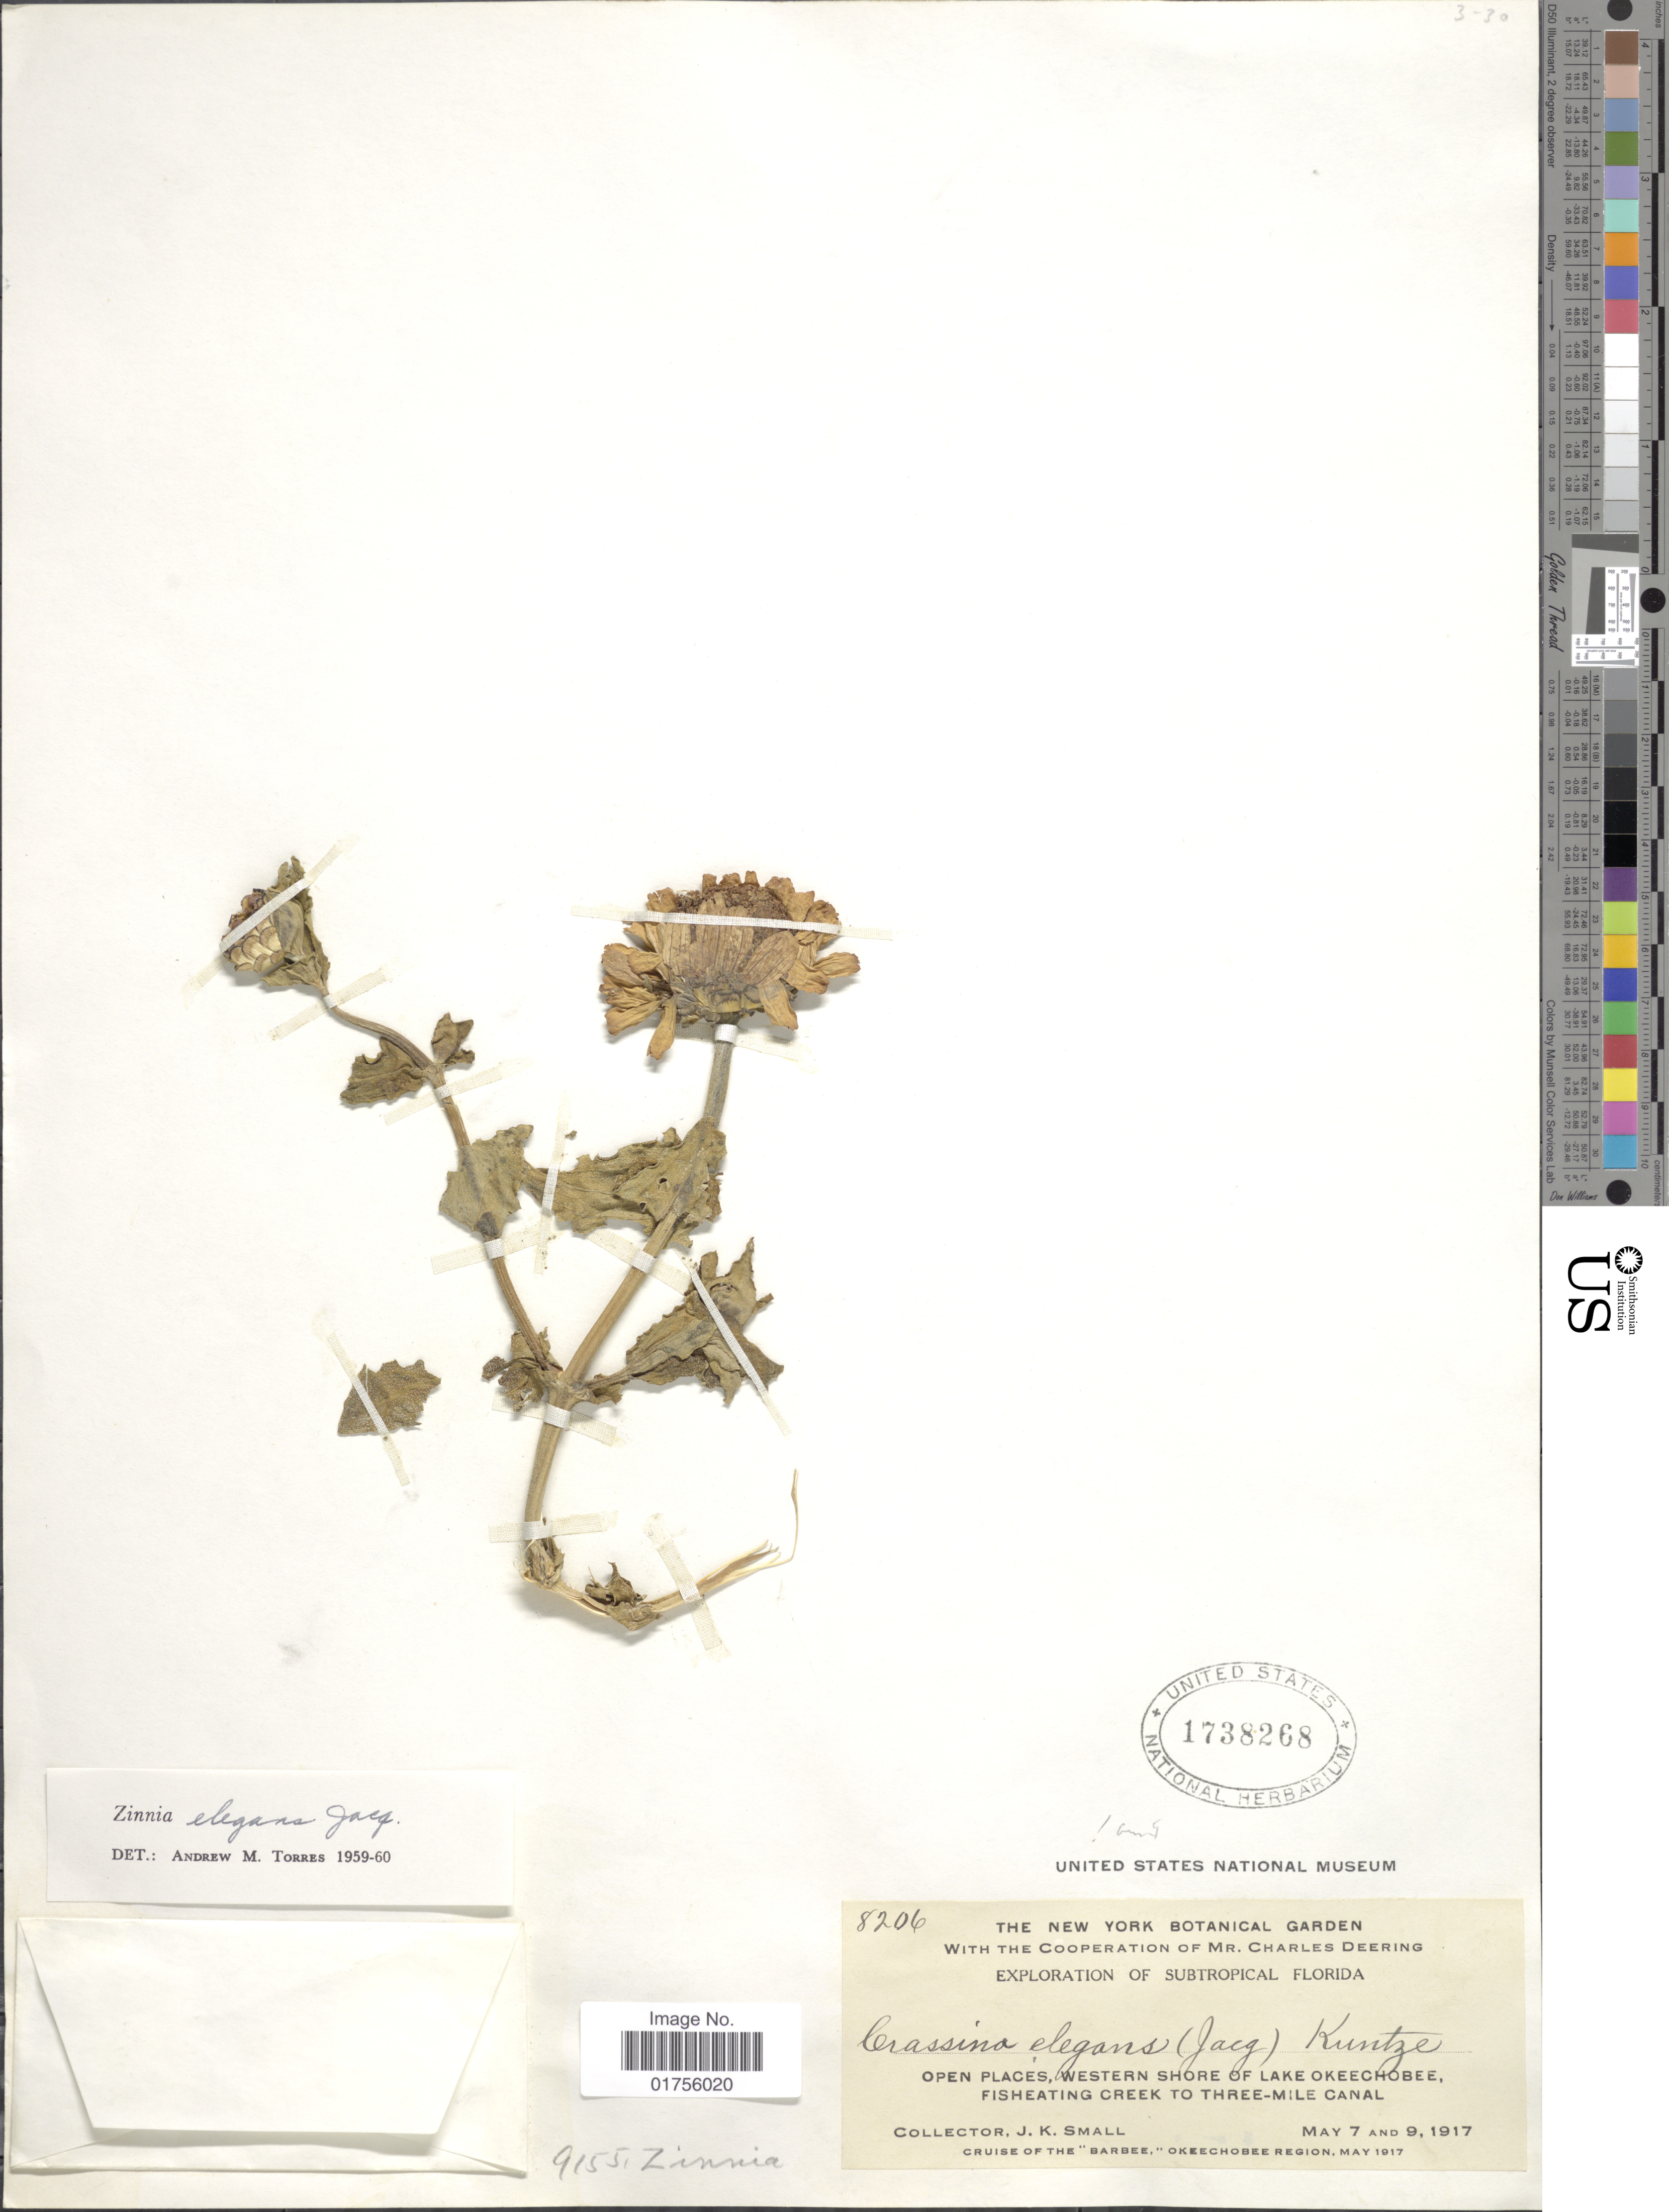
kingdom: Plantae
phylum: Tracheophyta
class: Magnoliopsida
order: Asterales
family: Asteraceae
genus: Zinnia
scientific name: Zinnia elegans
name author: Jacq.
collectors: J. K. Small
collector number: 8206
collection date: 1917-05-07/1917-05-09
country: United States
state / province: Florida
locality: Subtropical Florida, Open places, Western Shore of Lake Okeechobee, Fisheating Creek to Three-Mile Canal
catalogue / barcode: US 1738268